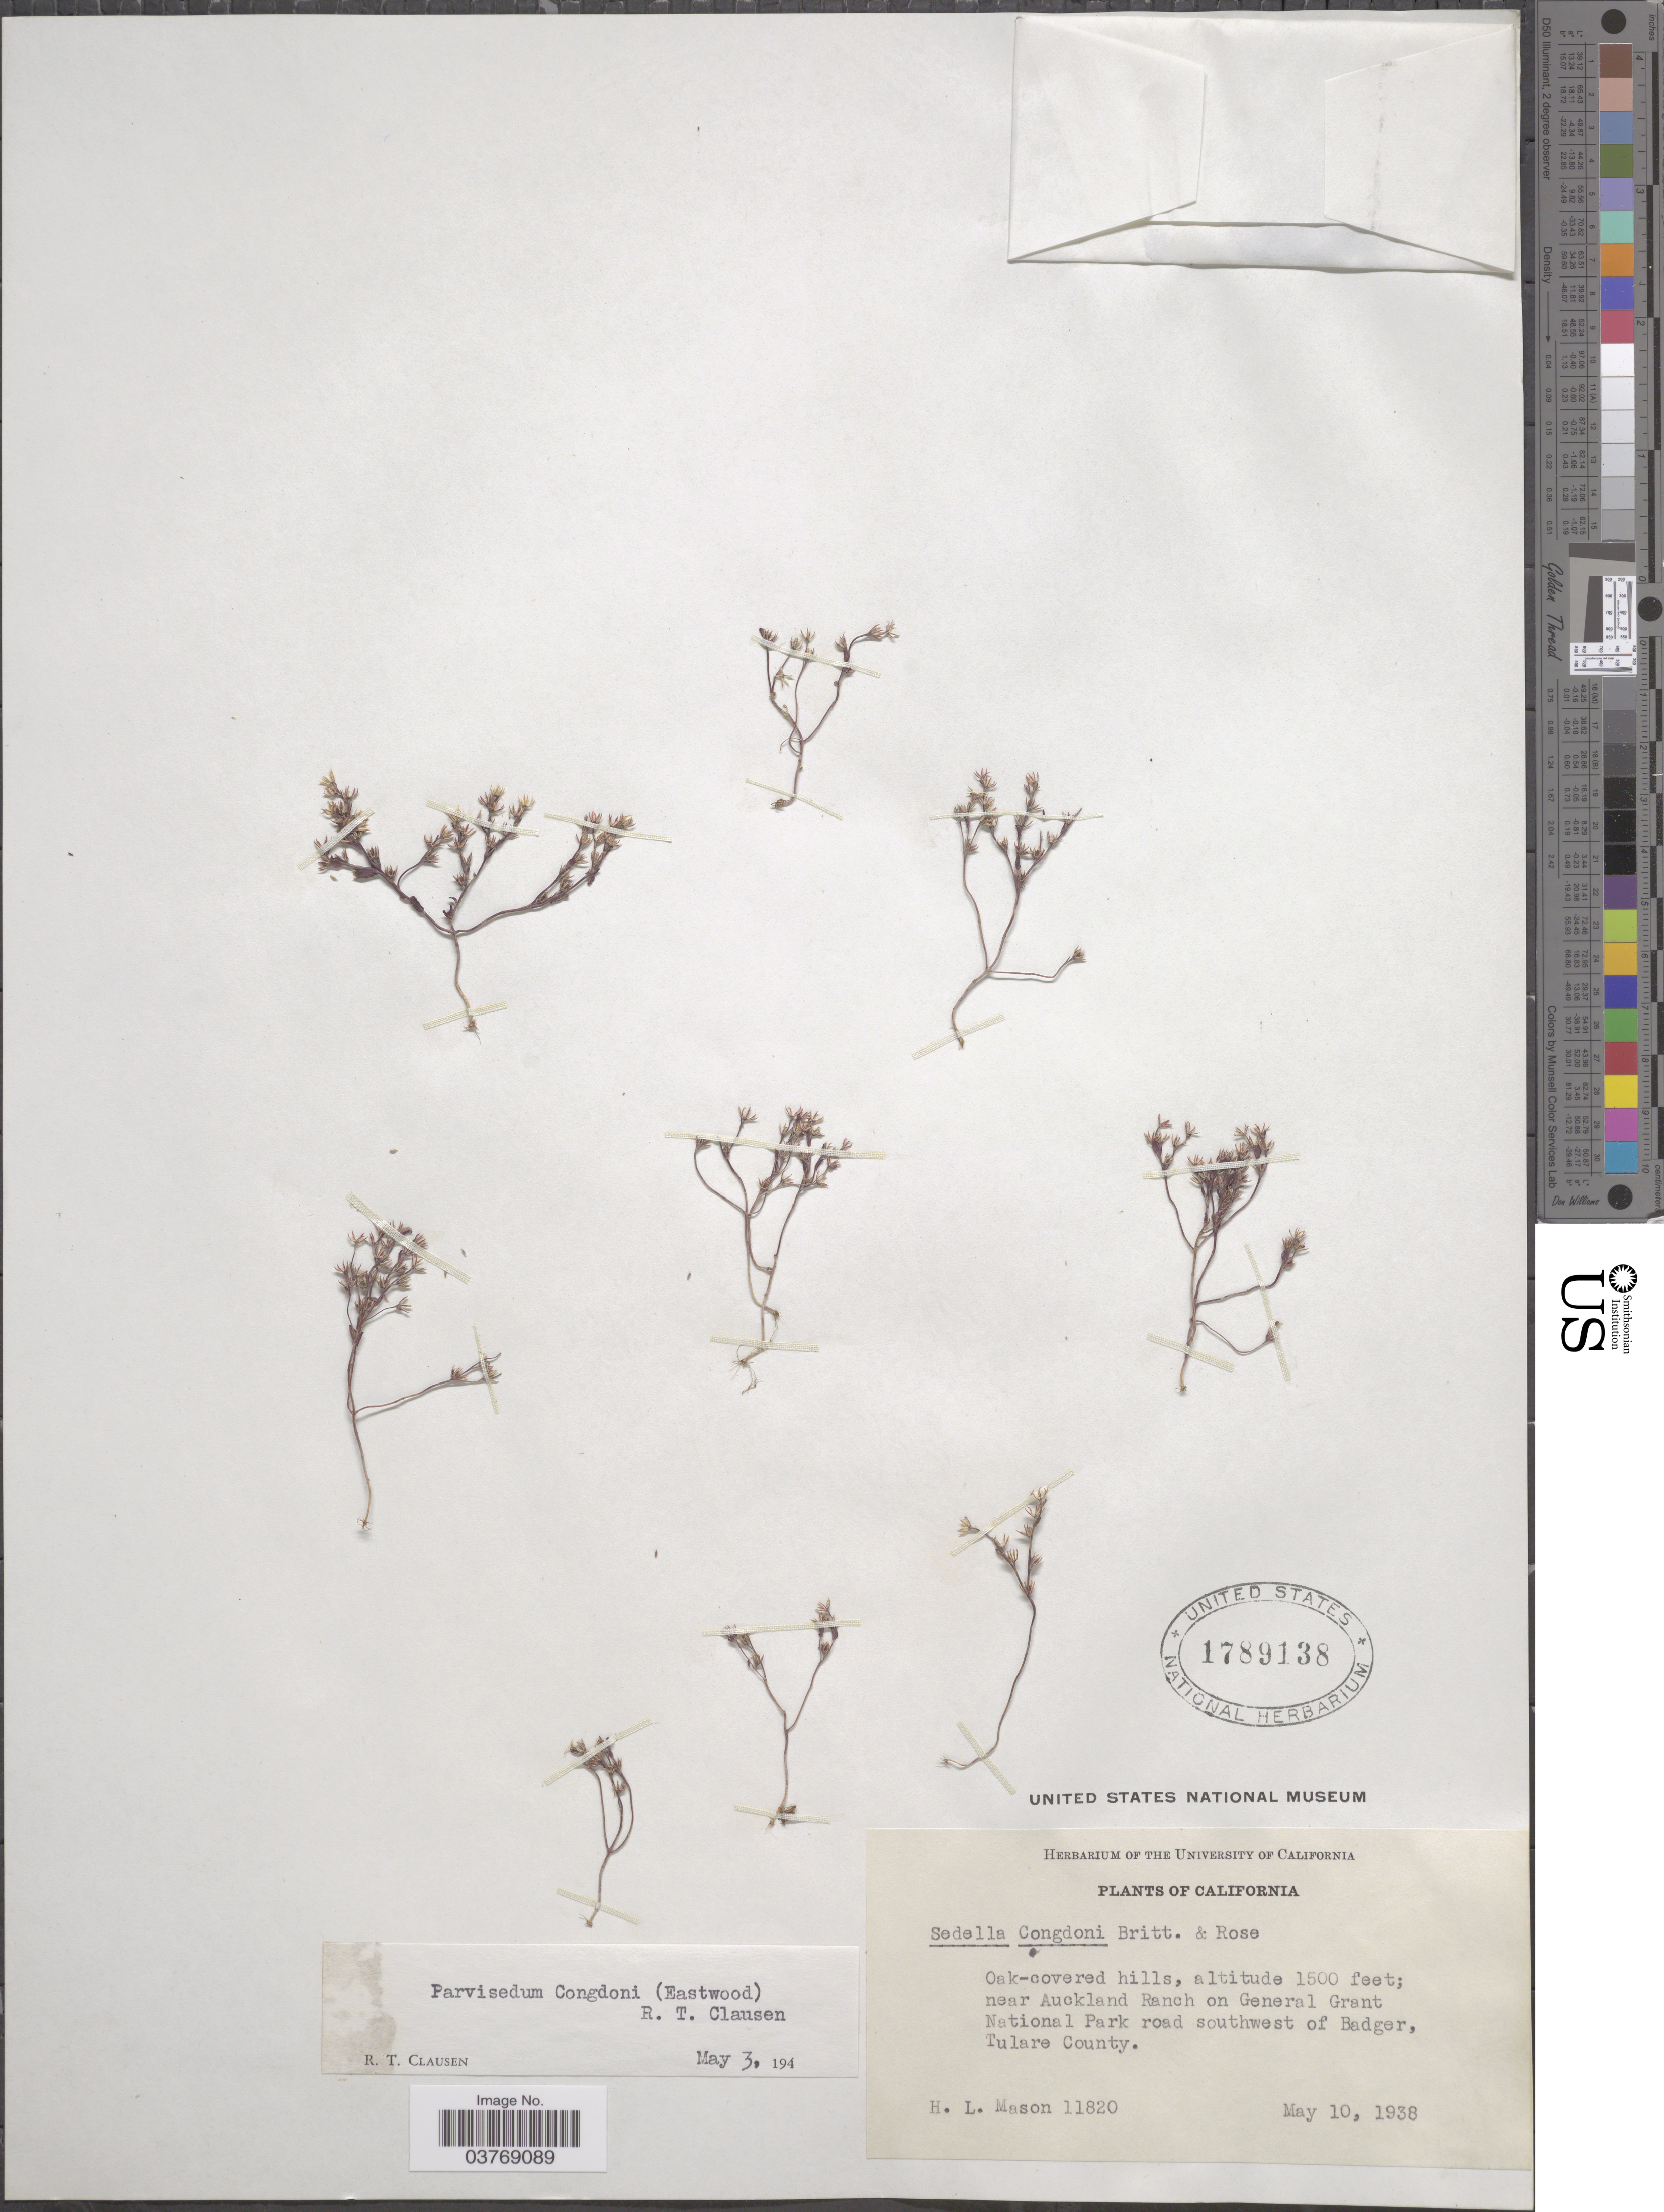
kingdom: Plantae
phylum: Tracheophyta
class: Magnoliopsida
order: Saxifragales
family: Crassulaceae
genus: Sedella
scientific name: Sedella congdonii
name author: (Eastw.) Britton & Rose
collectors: H. L. Mason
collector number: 11820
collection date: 1938-05-10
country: United States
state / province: California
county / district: Tulare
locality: Oak-covered hills, near Auckland Ranch on General Grant National Park road southwest of Badger, Tulare County.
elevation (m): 457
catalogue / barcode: US 1789138